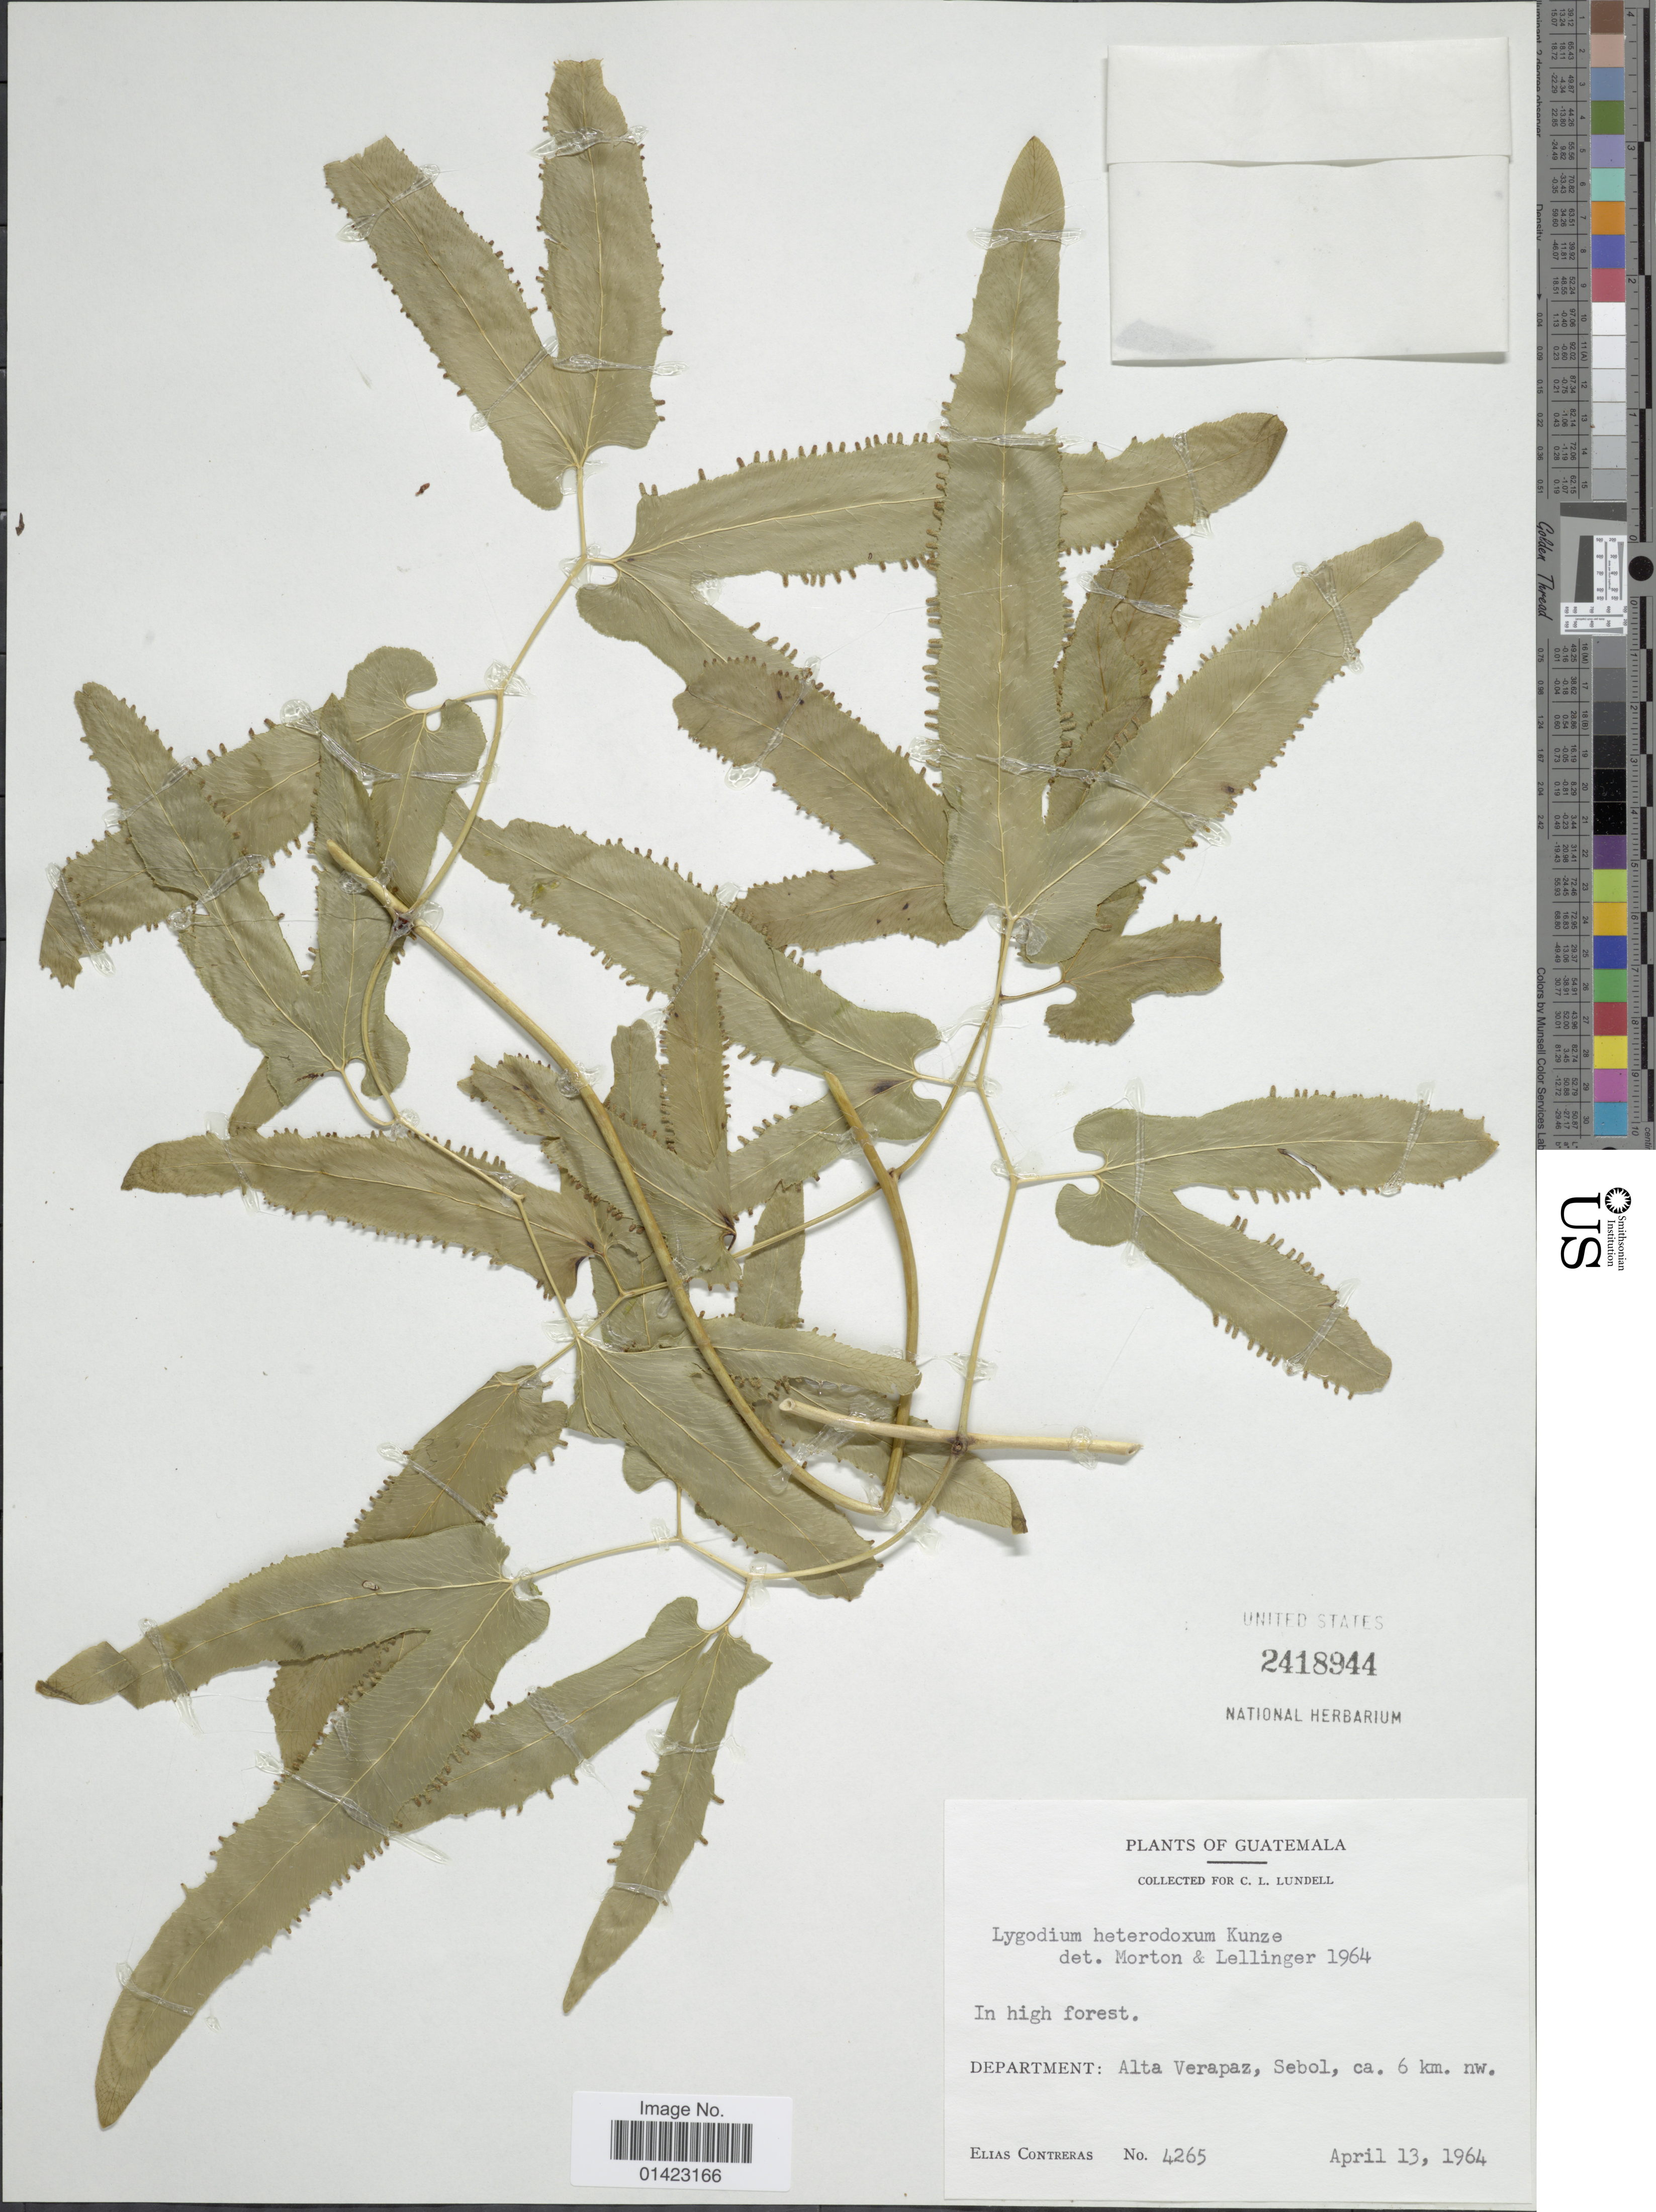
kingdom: Plantae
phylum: Tracheophyta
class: Polypodiopsida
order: Schizaeales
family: Lygodiaceae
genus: Lygodium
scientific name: Lygodium heterodoxum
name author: Kunze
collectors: E. Contreras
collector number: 4265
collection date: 1964-04-13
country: Guatemala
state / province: Alta Verapaz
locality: Departmetn: Alta Verapaz, Sebol, ca. 6km nw.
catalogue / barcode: US 2418944